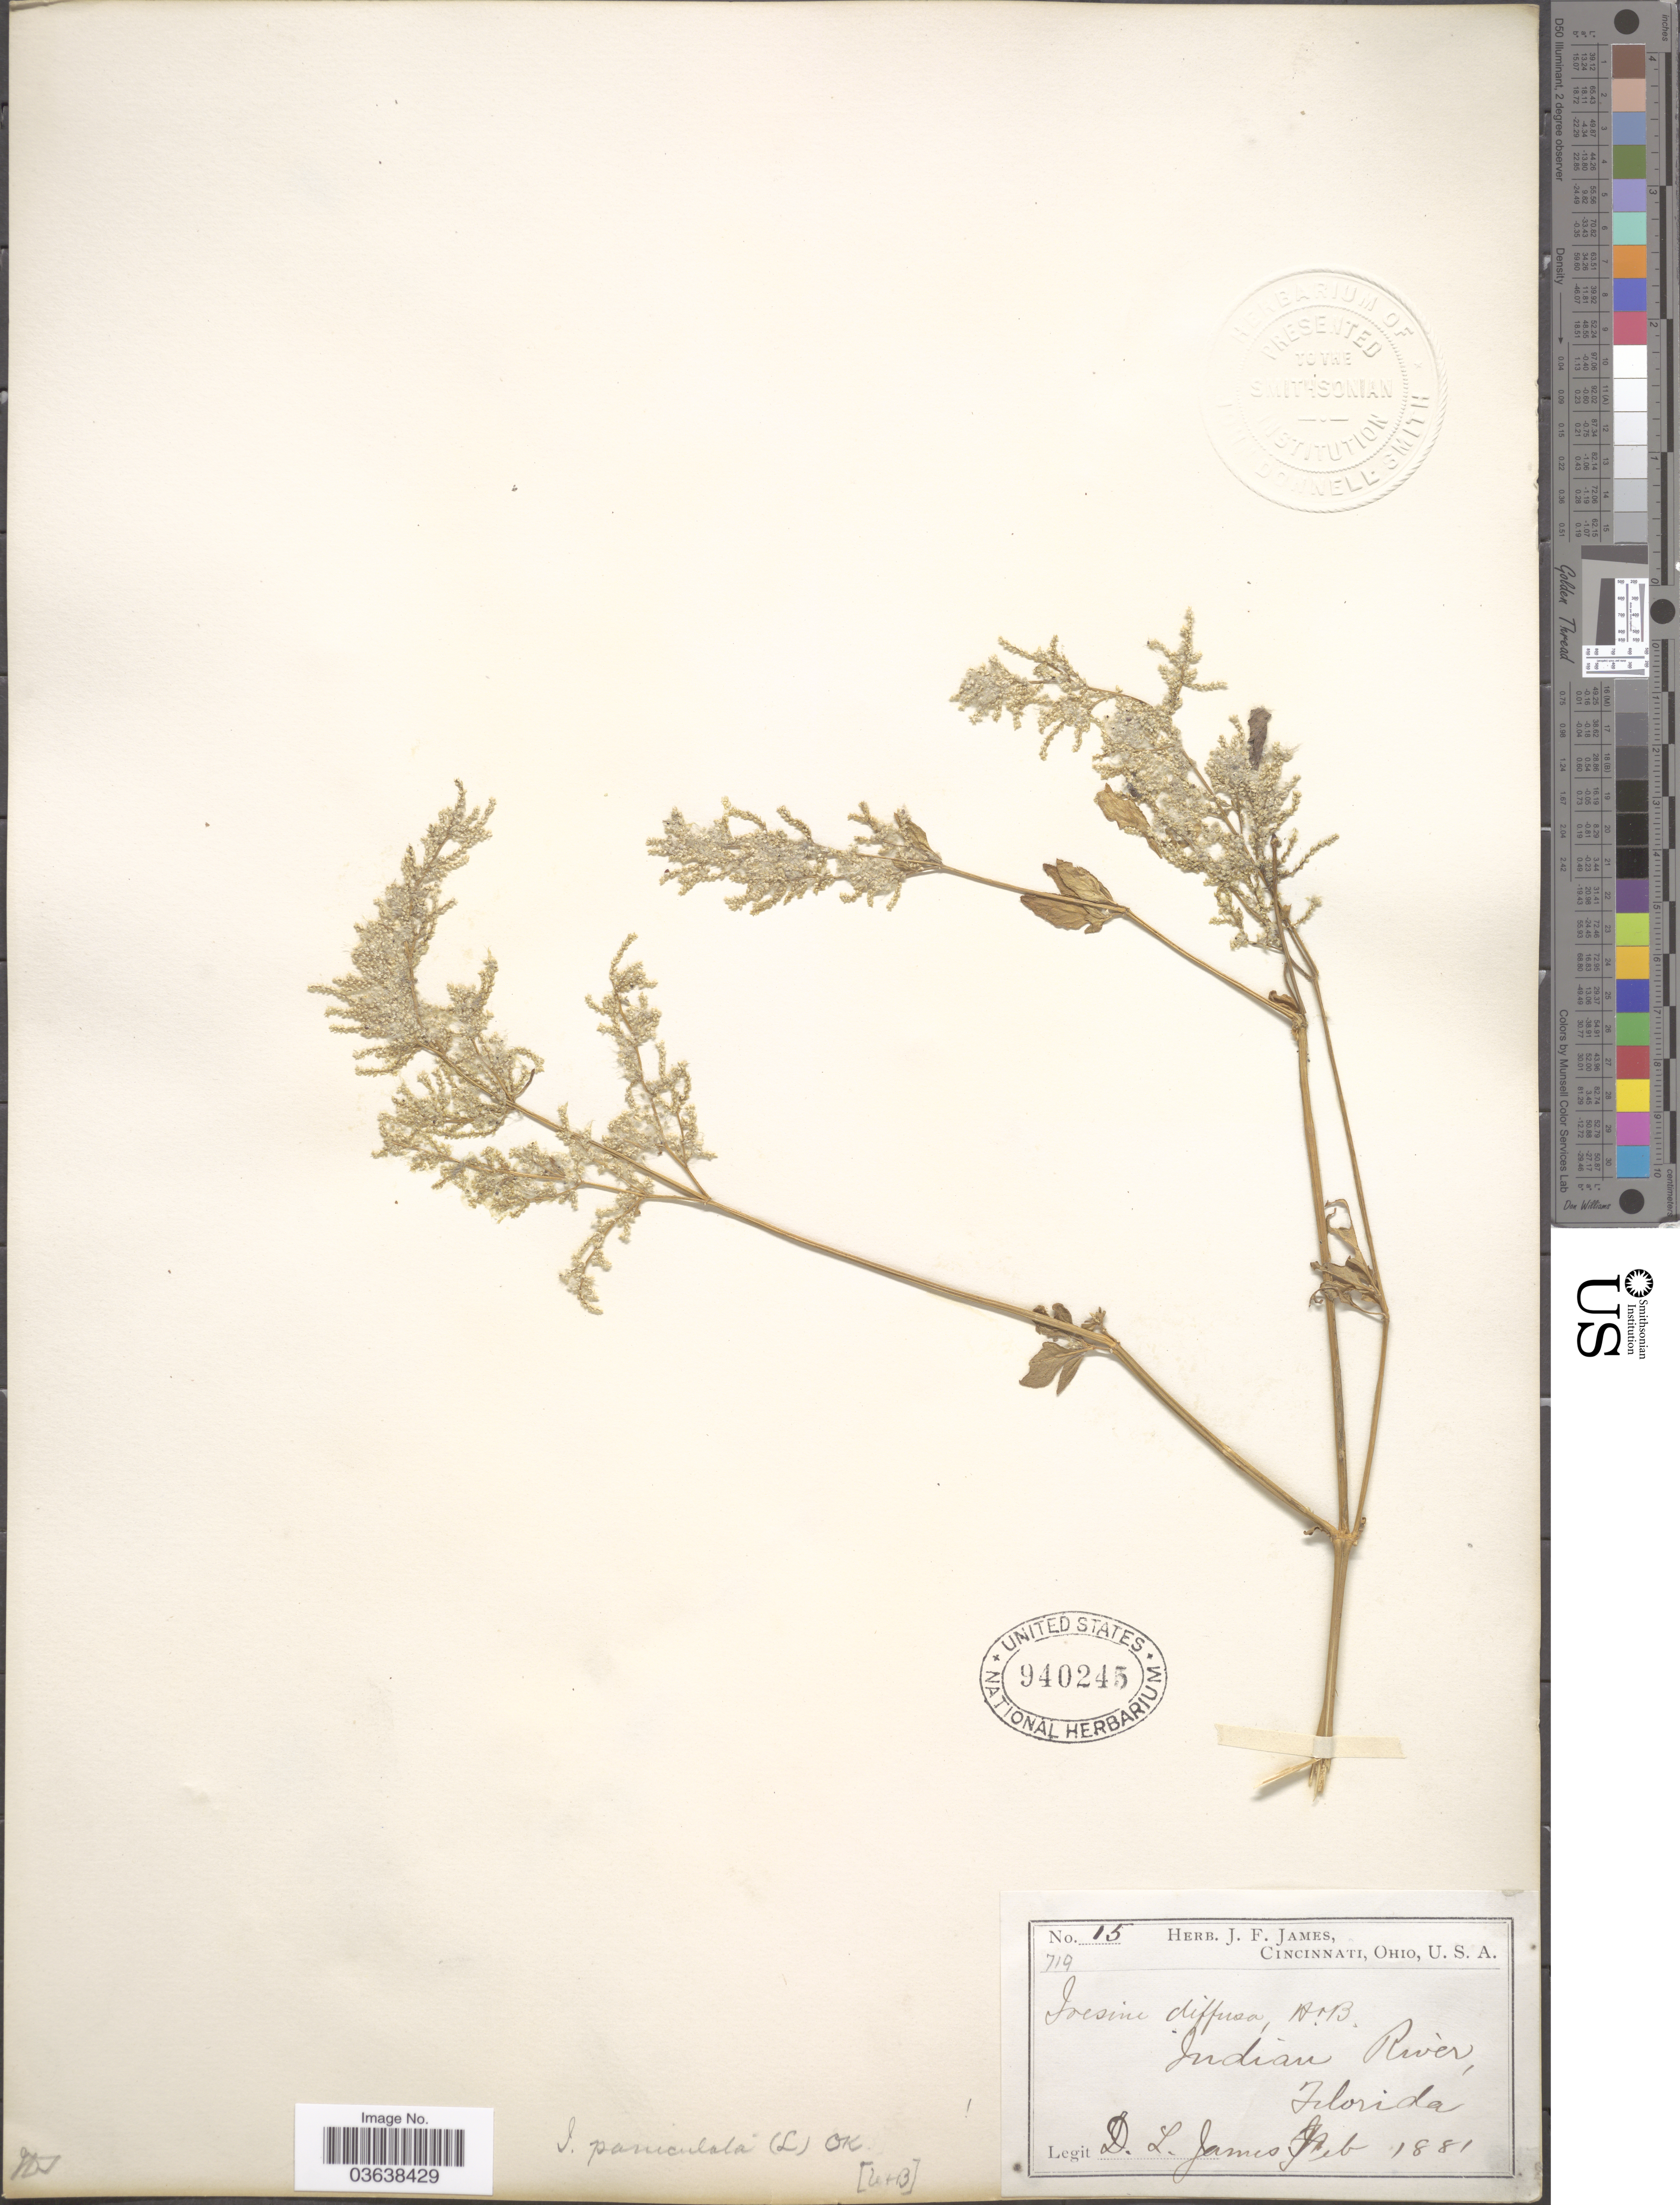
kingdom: Plantae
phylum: Tracheophyta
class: Magnoliopsida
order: Caryophyllales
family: Amaranthaceae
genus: Iresine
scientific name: Iresine celosia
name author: L.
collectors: D. James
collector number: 15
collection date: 1881-02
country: United States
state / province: Florida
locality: Indian River.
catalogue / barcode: US 940245